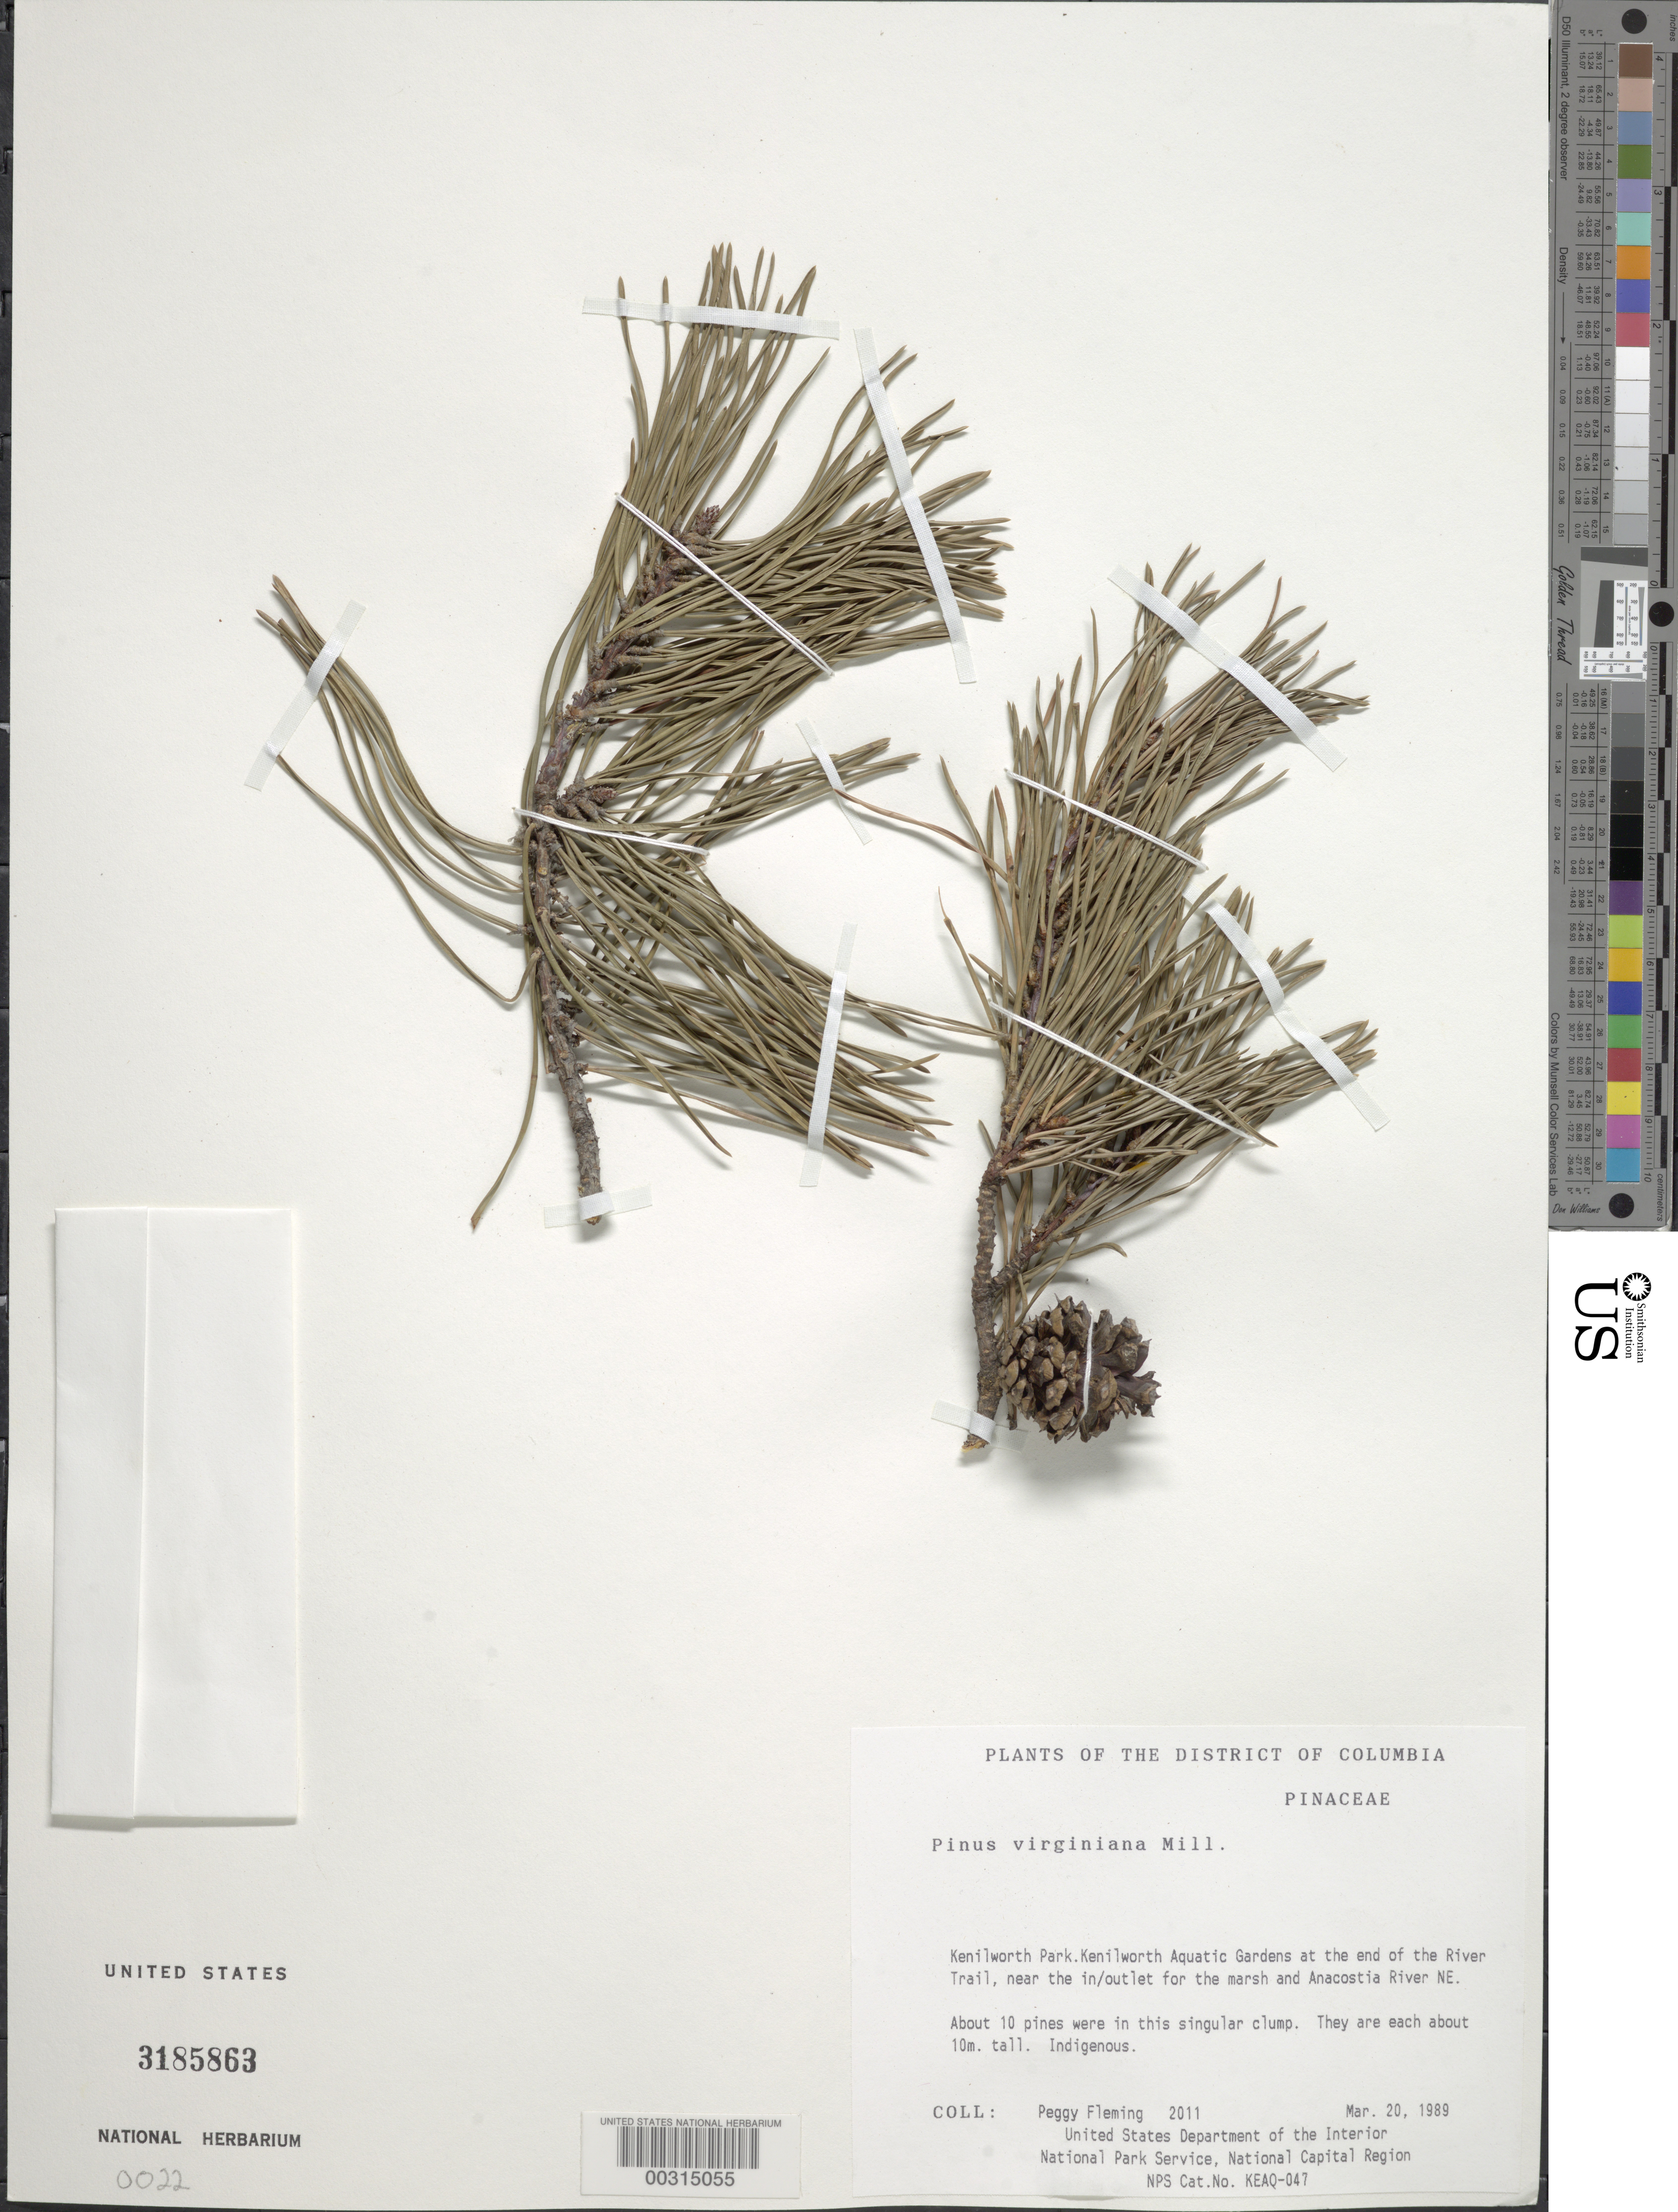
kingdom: Plantae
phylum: Tracheophyta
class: Pinopsida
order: Pinales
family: Pinaceae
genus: Pinus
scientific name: Pinus virginiana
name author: Mill.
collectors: P. Fleming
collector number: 2011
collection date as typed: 20 Mar 1989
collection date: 1989-03-20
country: United States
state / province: District of Columbia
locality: Kenilworth Park, Aquatic Gardens at end of River Trail, near in/outlet for the Marsh and Anacostia River NE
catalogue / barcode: US 3185863